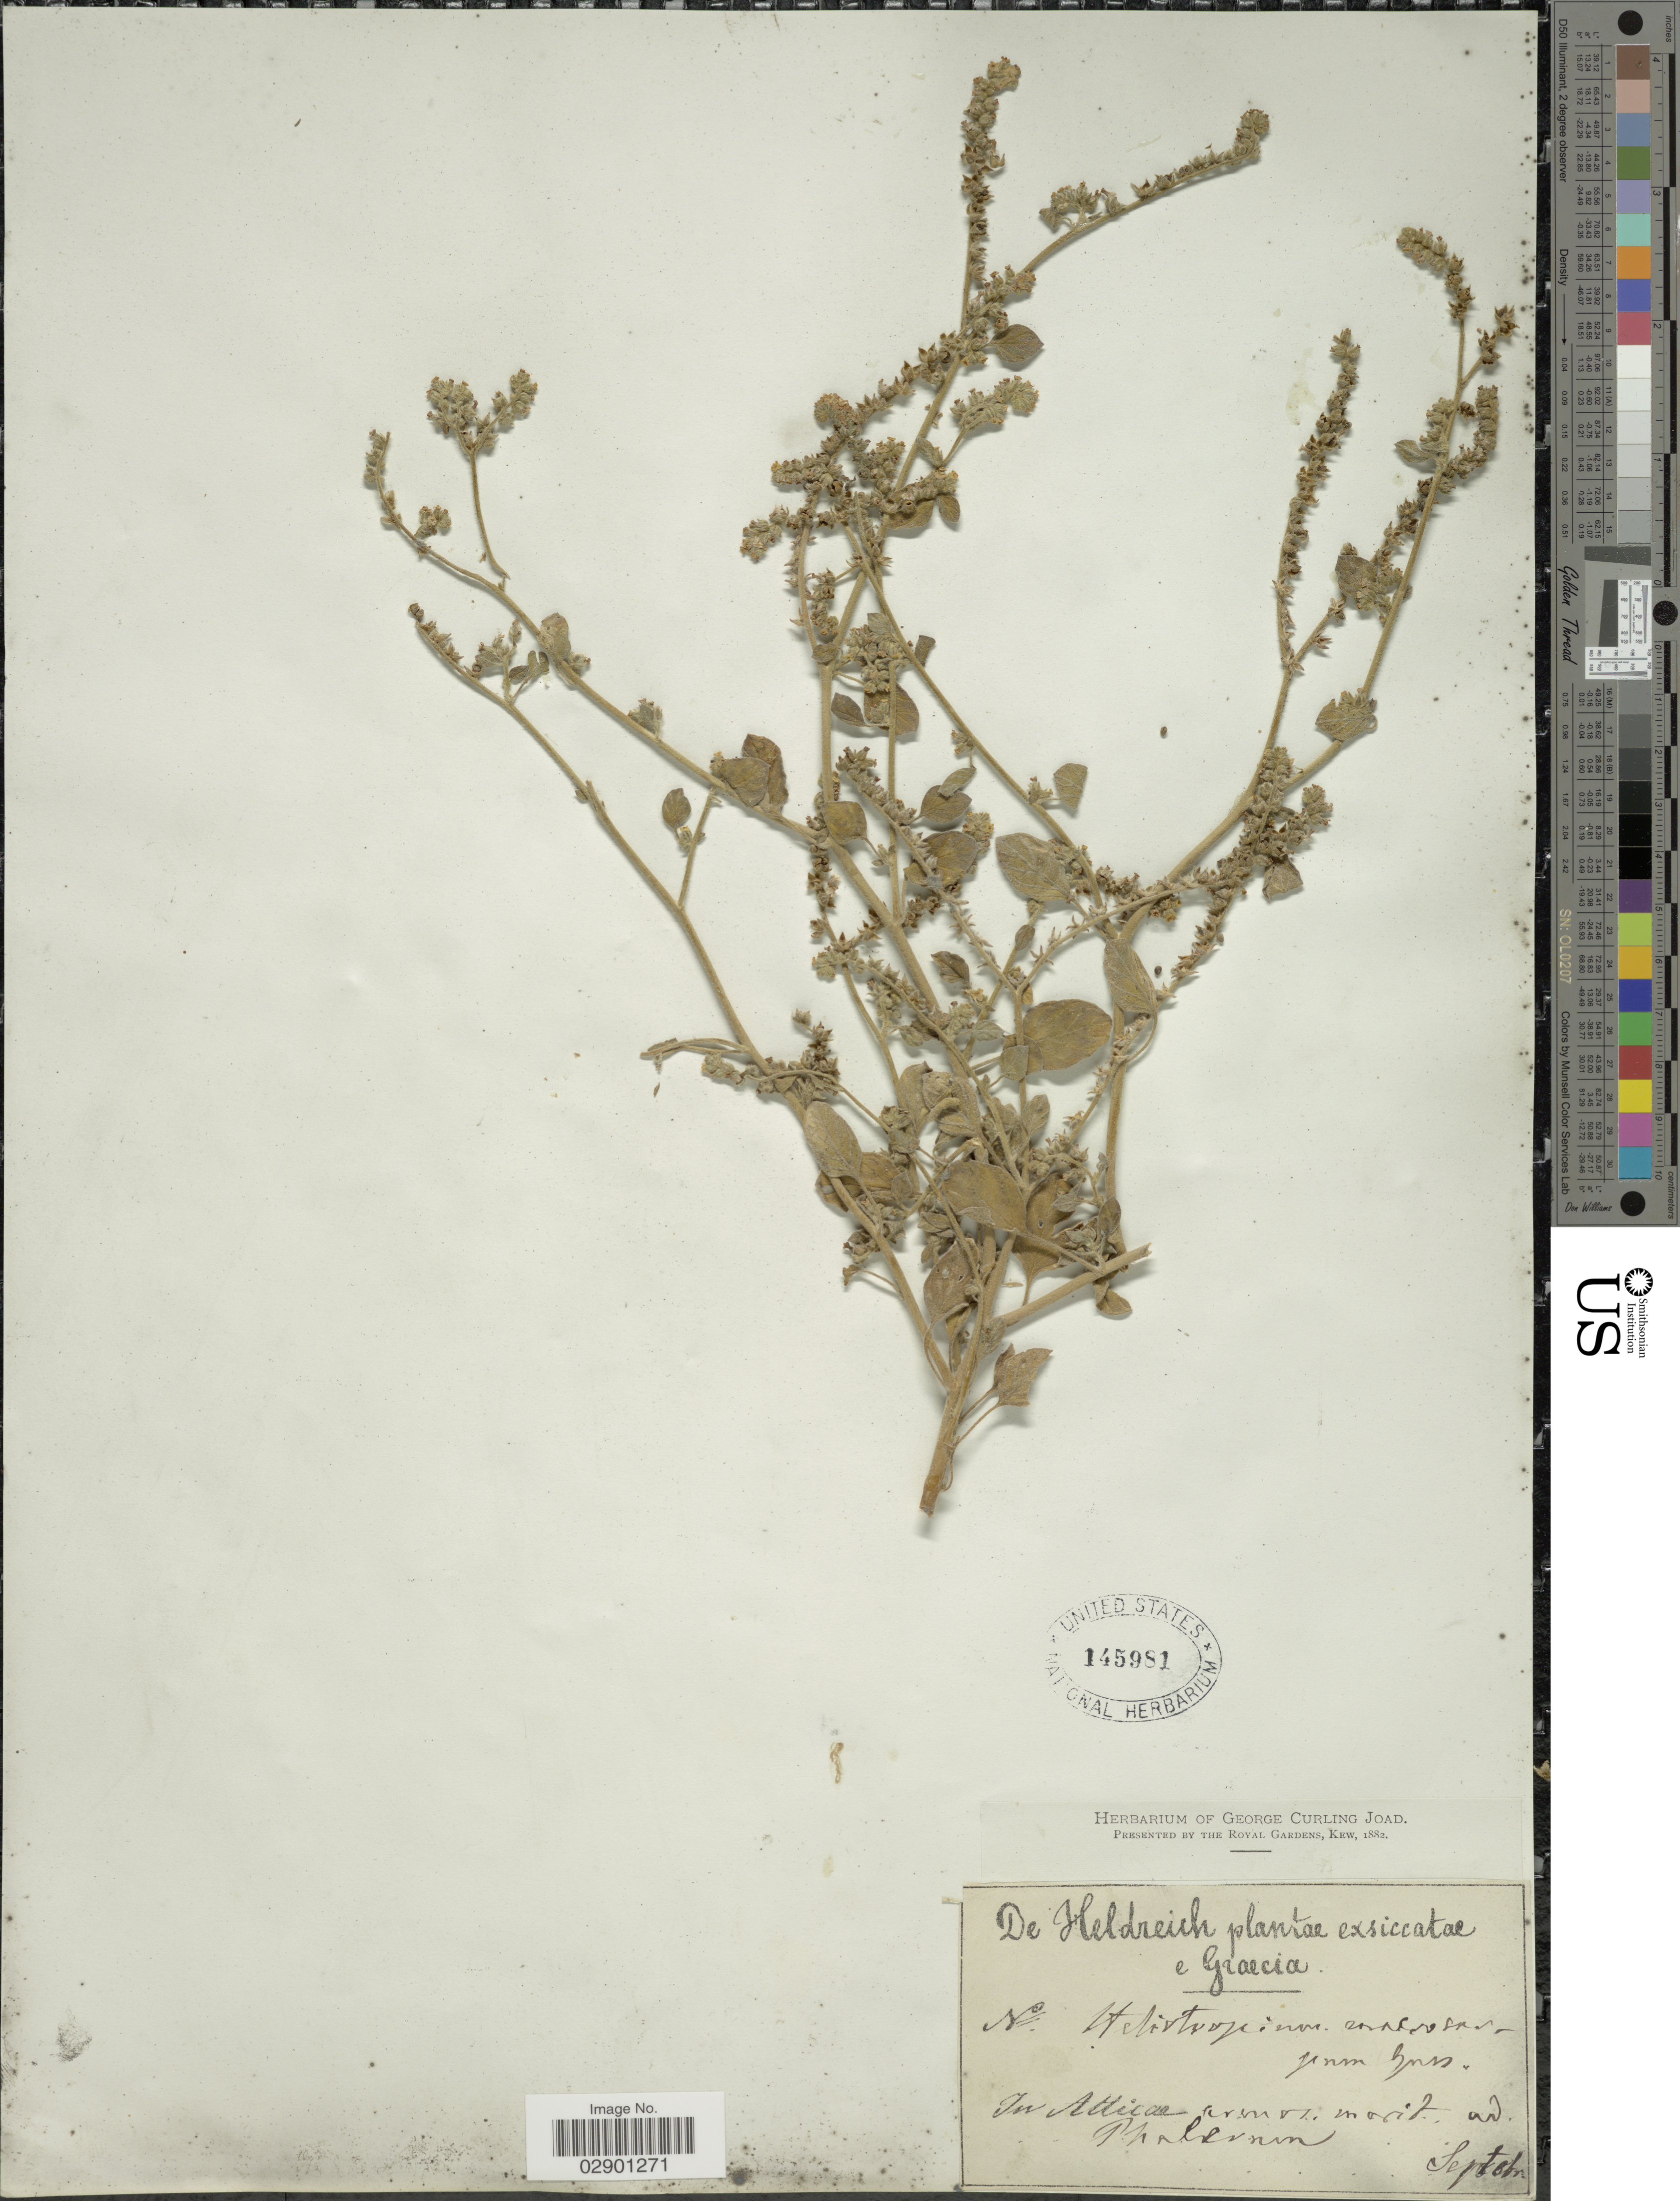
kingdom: Plantae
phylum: Tracheophyta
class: Magnoliopsida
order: Boraginales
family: Heliotropiaceae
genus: Heliotropium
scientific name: Heliotropium europaeum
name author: L.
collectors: ex herb. De Heldreich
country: Greece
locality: Graecia. In Attica armor marit ad Phalerum.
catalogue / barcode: US 145981